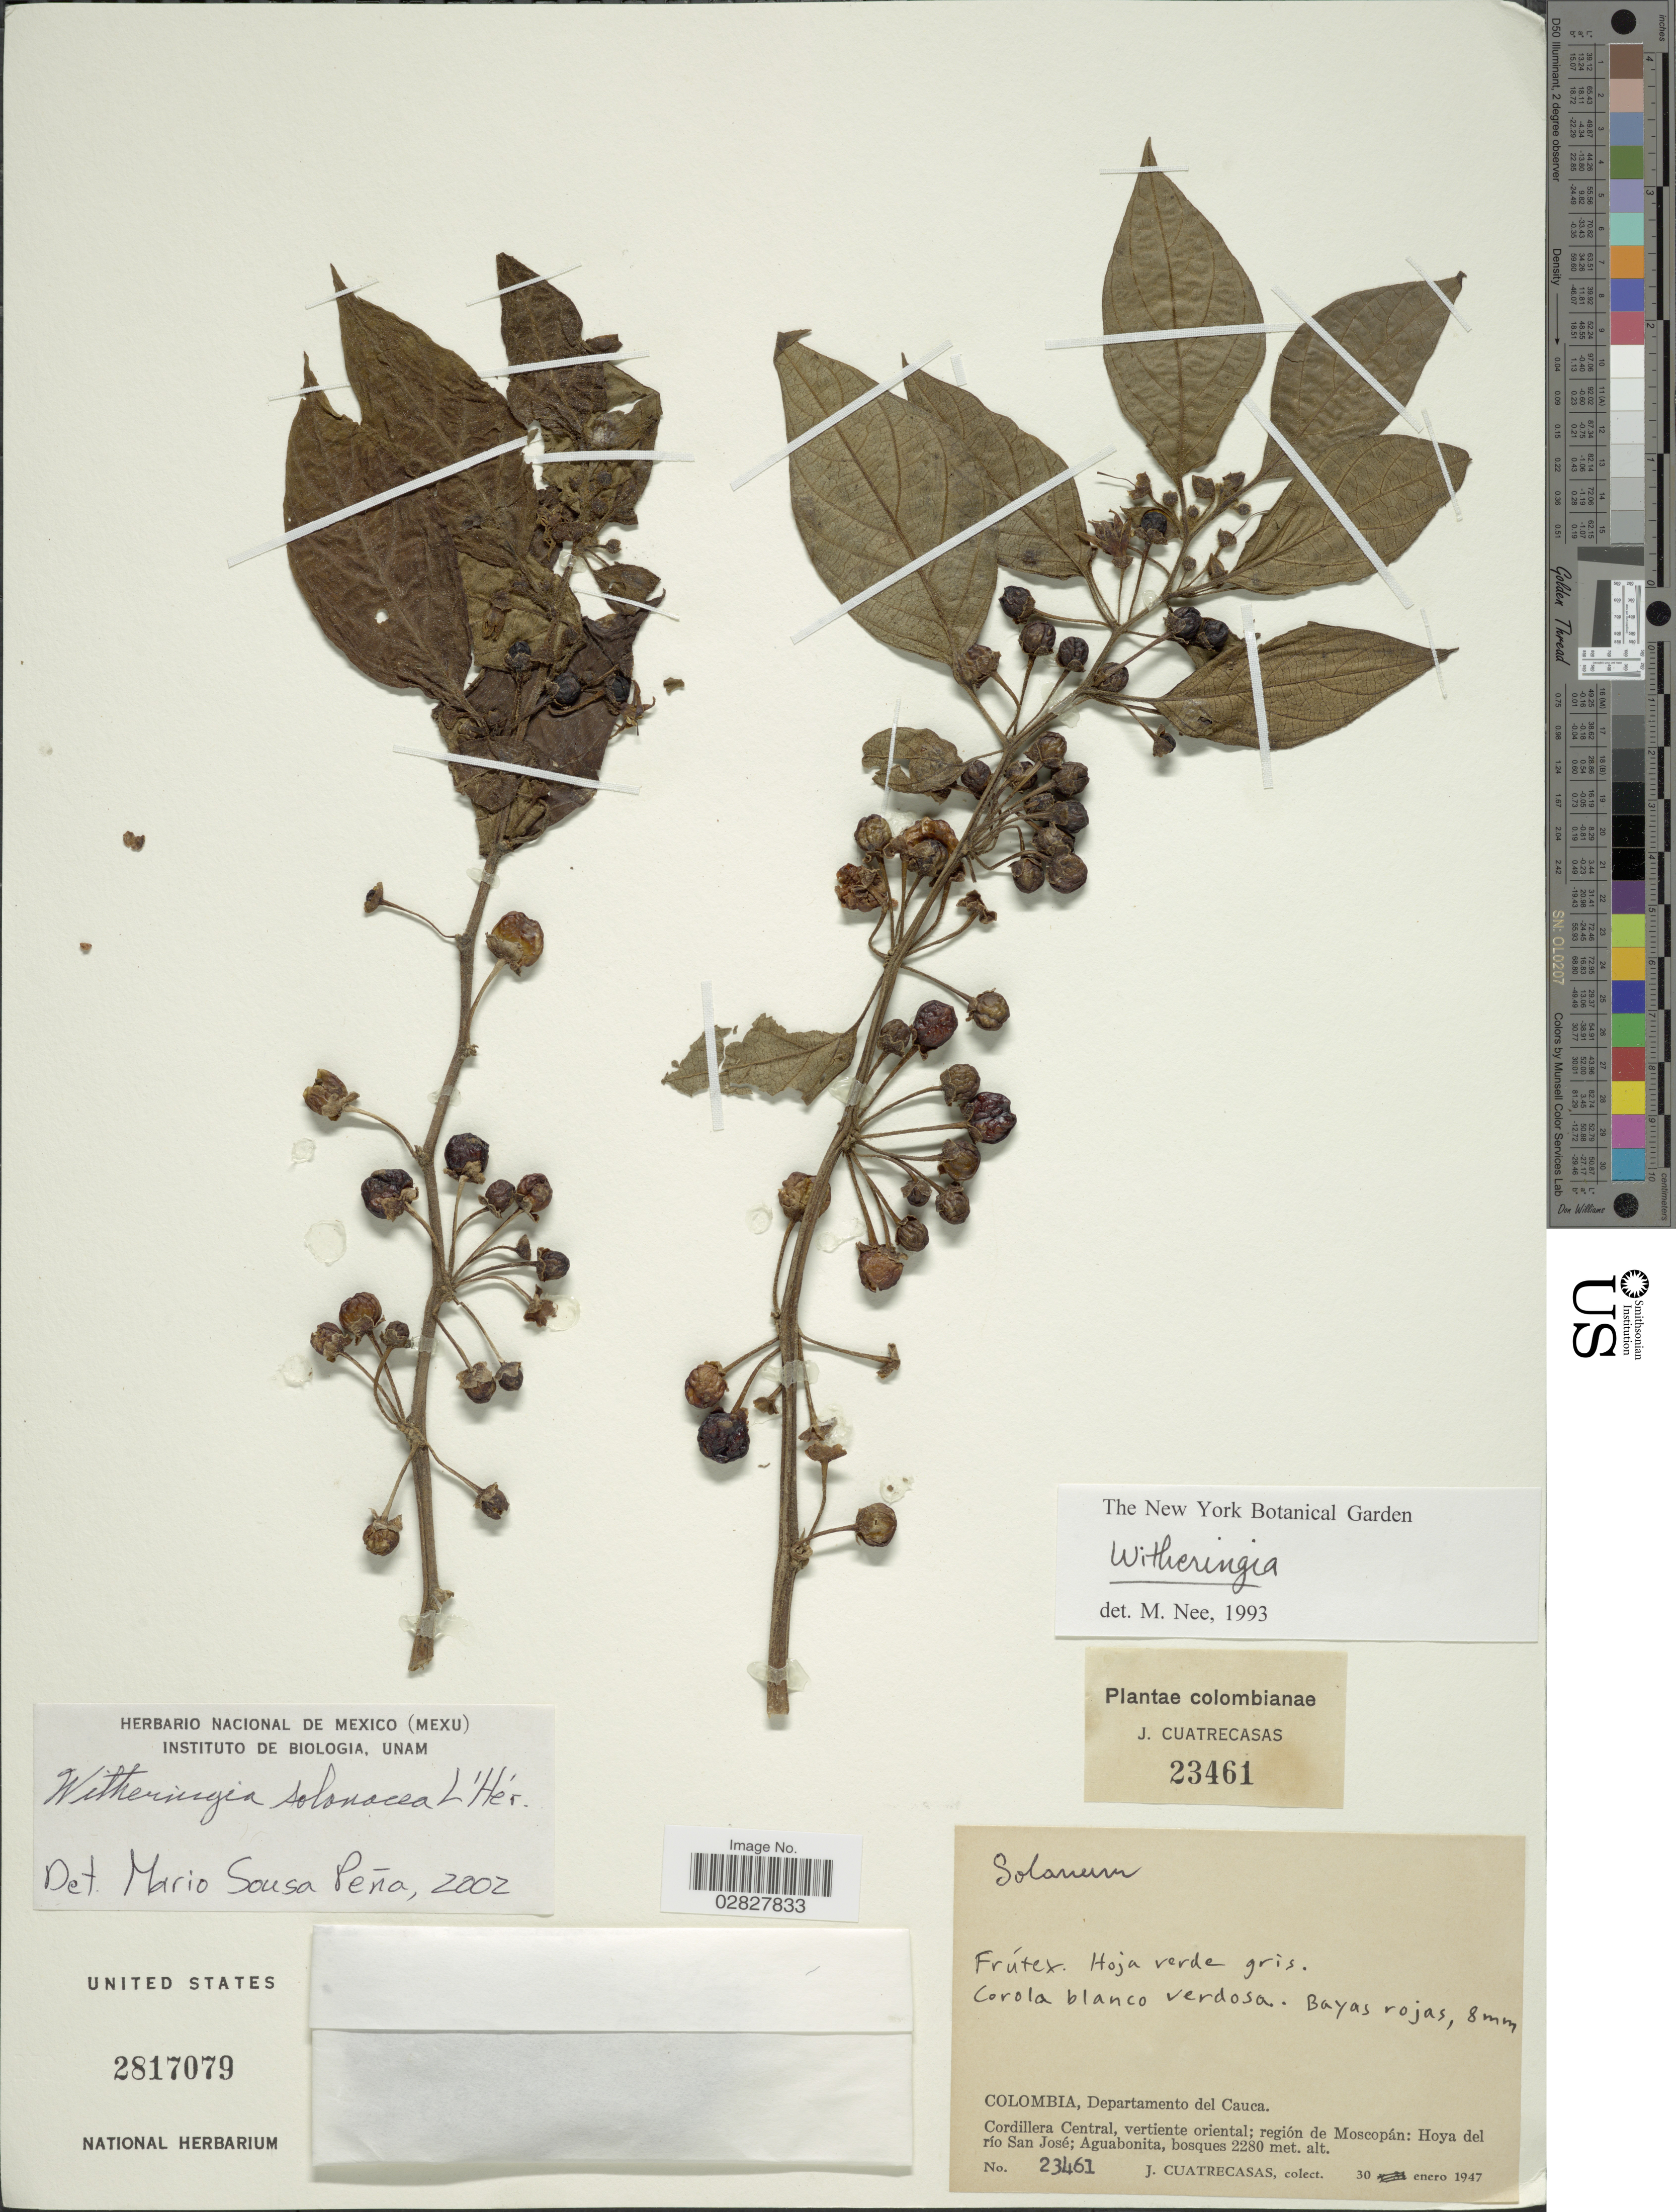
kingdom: Plantae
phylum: Tracheophyta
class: Magnoliopsida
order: Solanales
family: Solanaceae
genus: Witheringia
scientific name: Witheringia solanacea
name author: L'Hér.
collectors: J. Cuatrecasas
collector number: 23461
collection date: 1947-01-30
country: Colombia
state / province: Cauca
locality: Departamento del Cauca, Cordillera Central, vertiente oriental; region de Moscopán: Hoya del río San José; Aguabonita.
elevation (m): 2280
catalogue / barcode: US 2817079